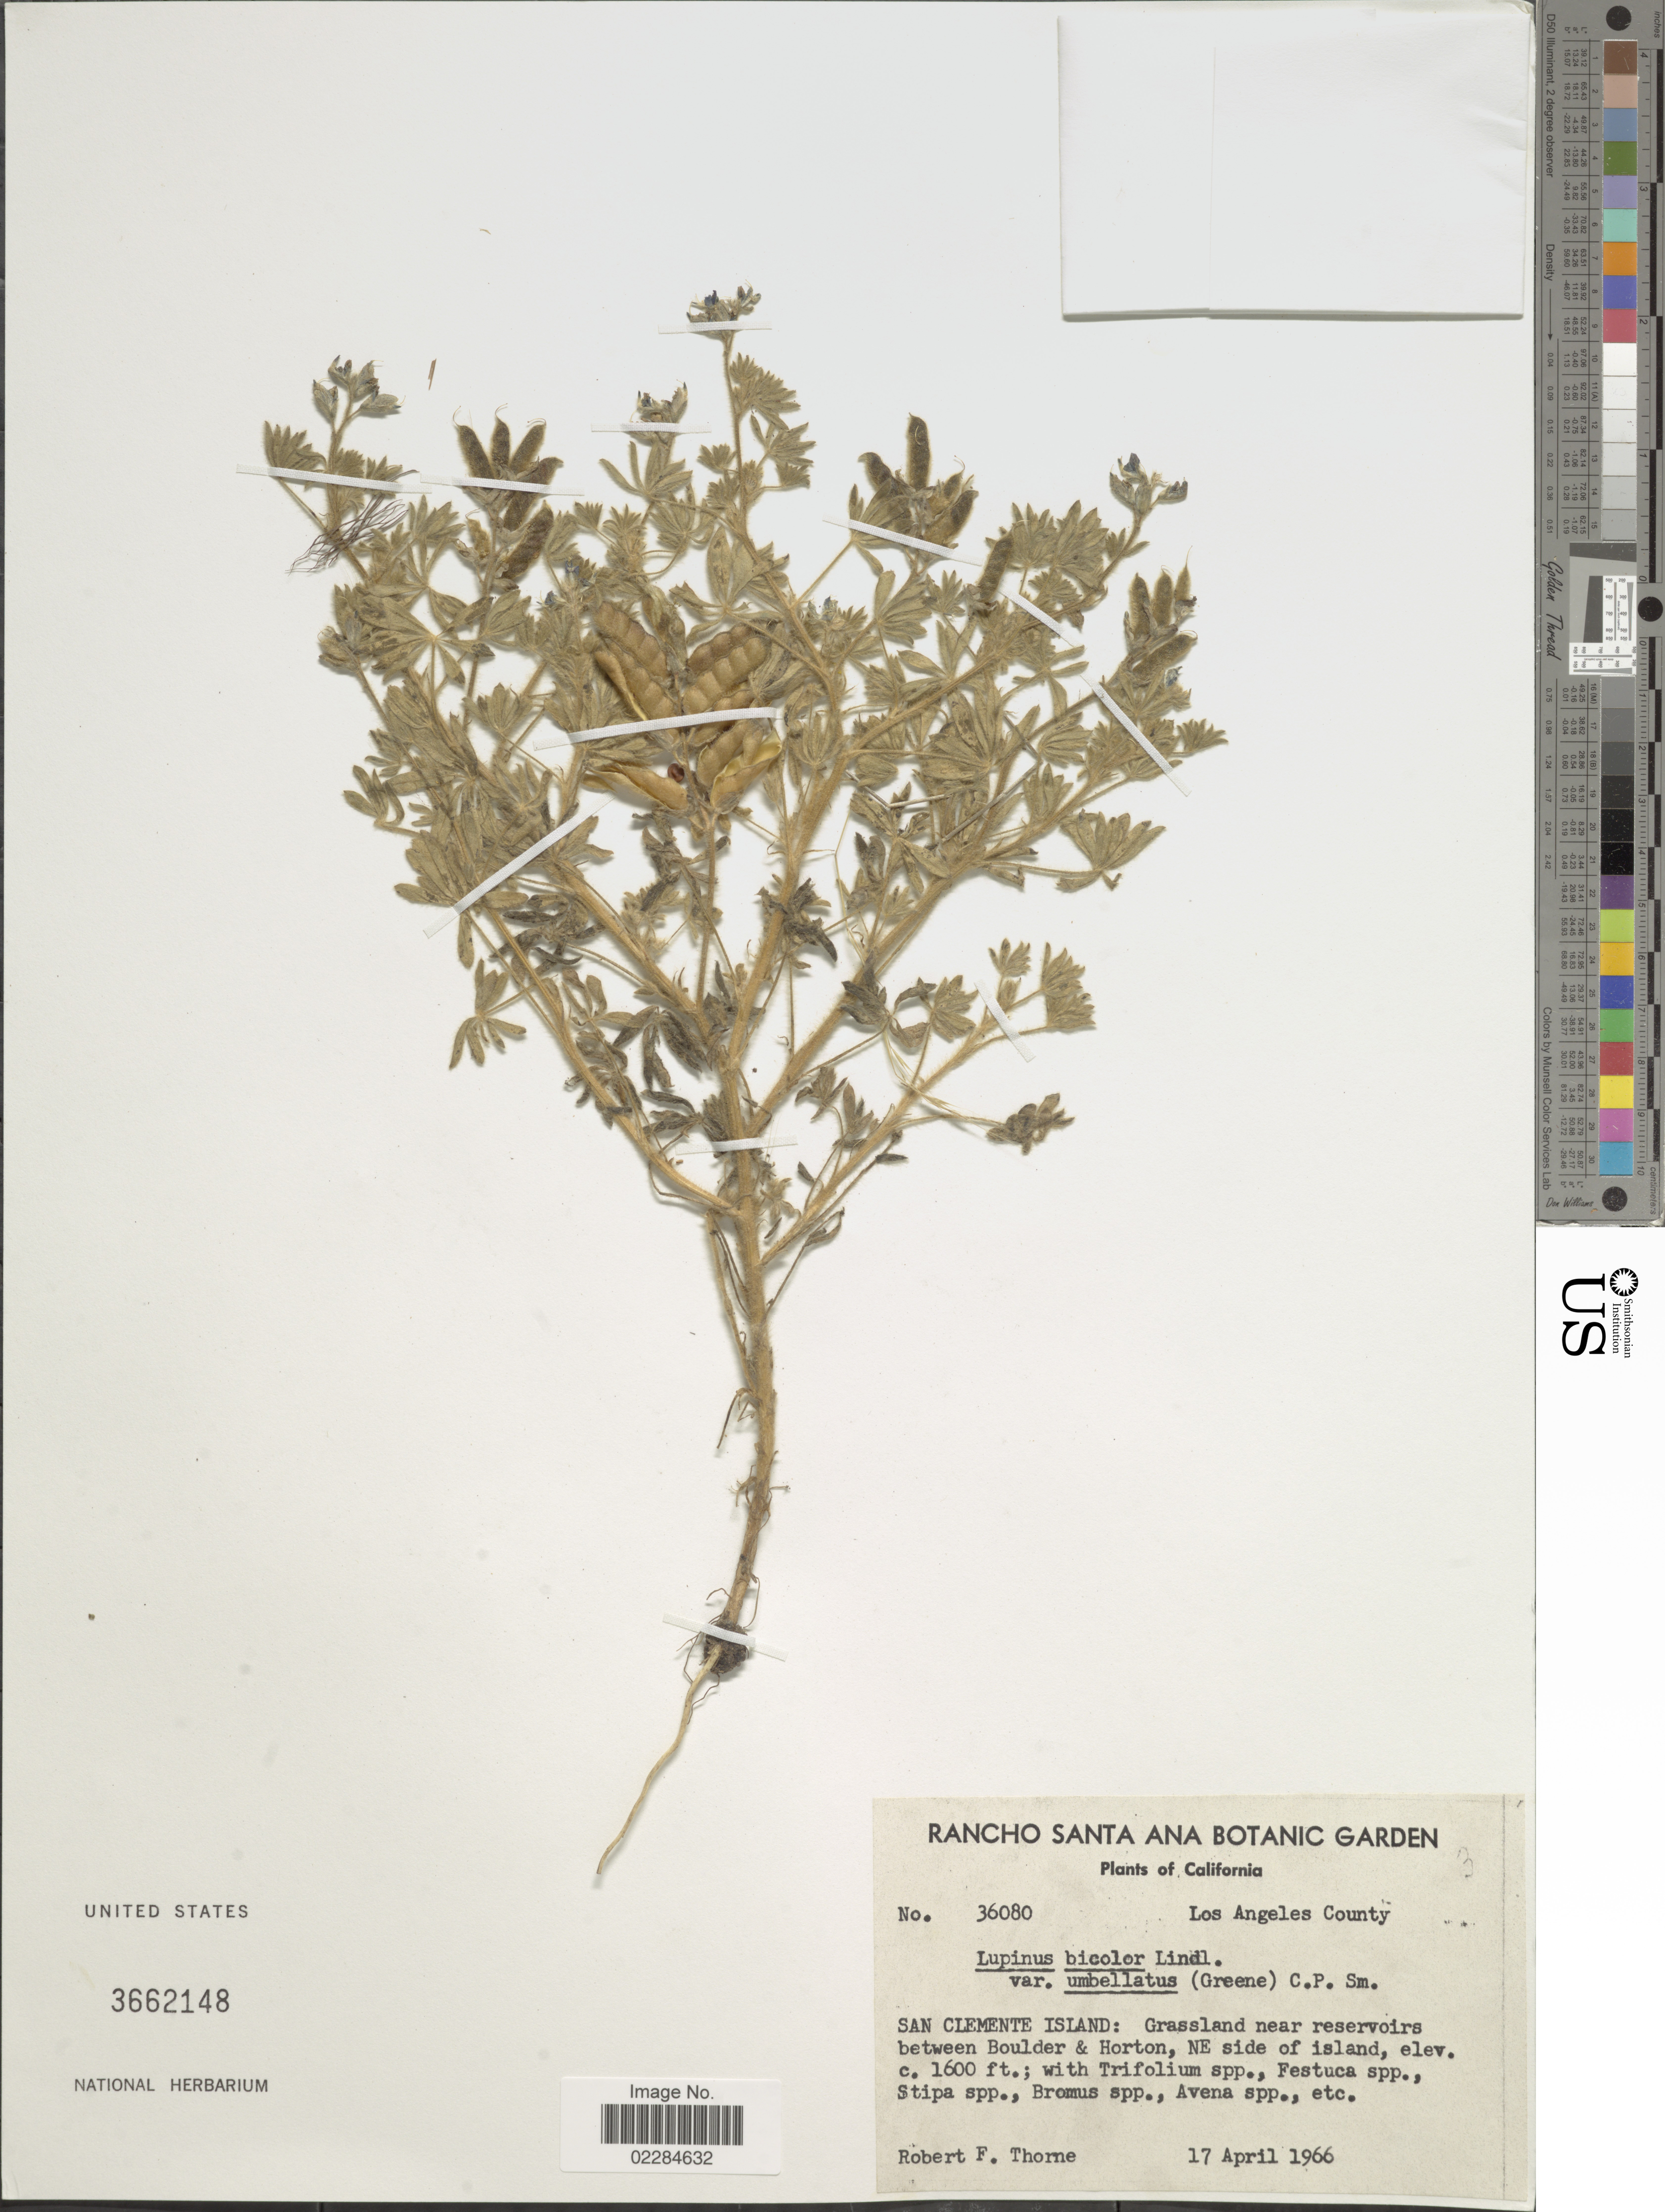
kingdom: Plantae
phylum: Tracheophyta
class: Magnoliopsida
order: Fabales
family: Fabaceae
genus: Lupinus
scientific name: Lupinus bicolor var. umbellatus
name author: (Greene) C.P. Sm.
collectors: R. F. Thorne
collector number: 36080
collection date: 1966-04-17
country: United States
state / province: California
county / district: Los Angeles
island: San Clemente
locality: San Clemente Island: Grassland near reservoirs between Boulder & Horton, NE side of island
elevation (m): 488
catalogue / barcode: US 3662148